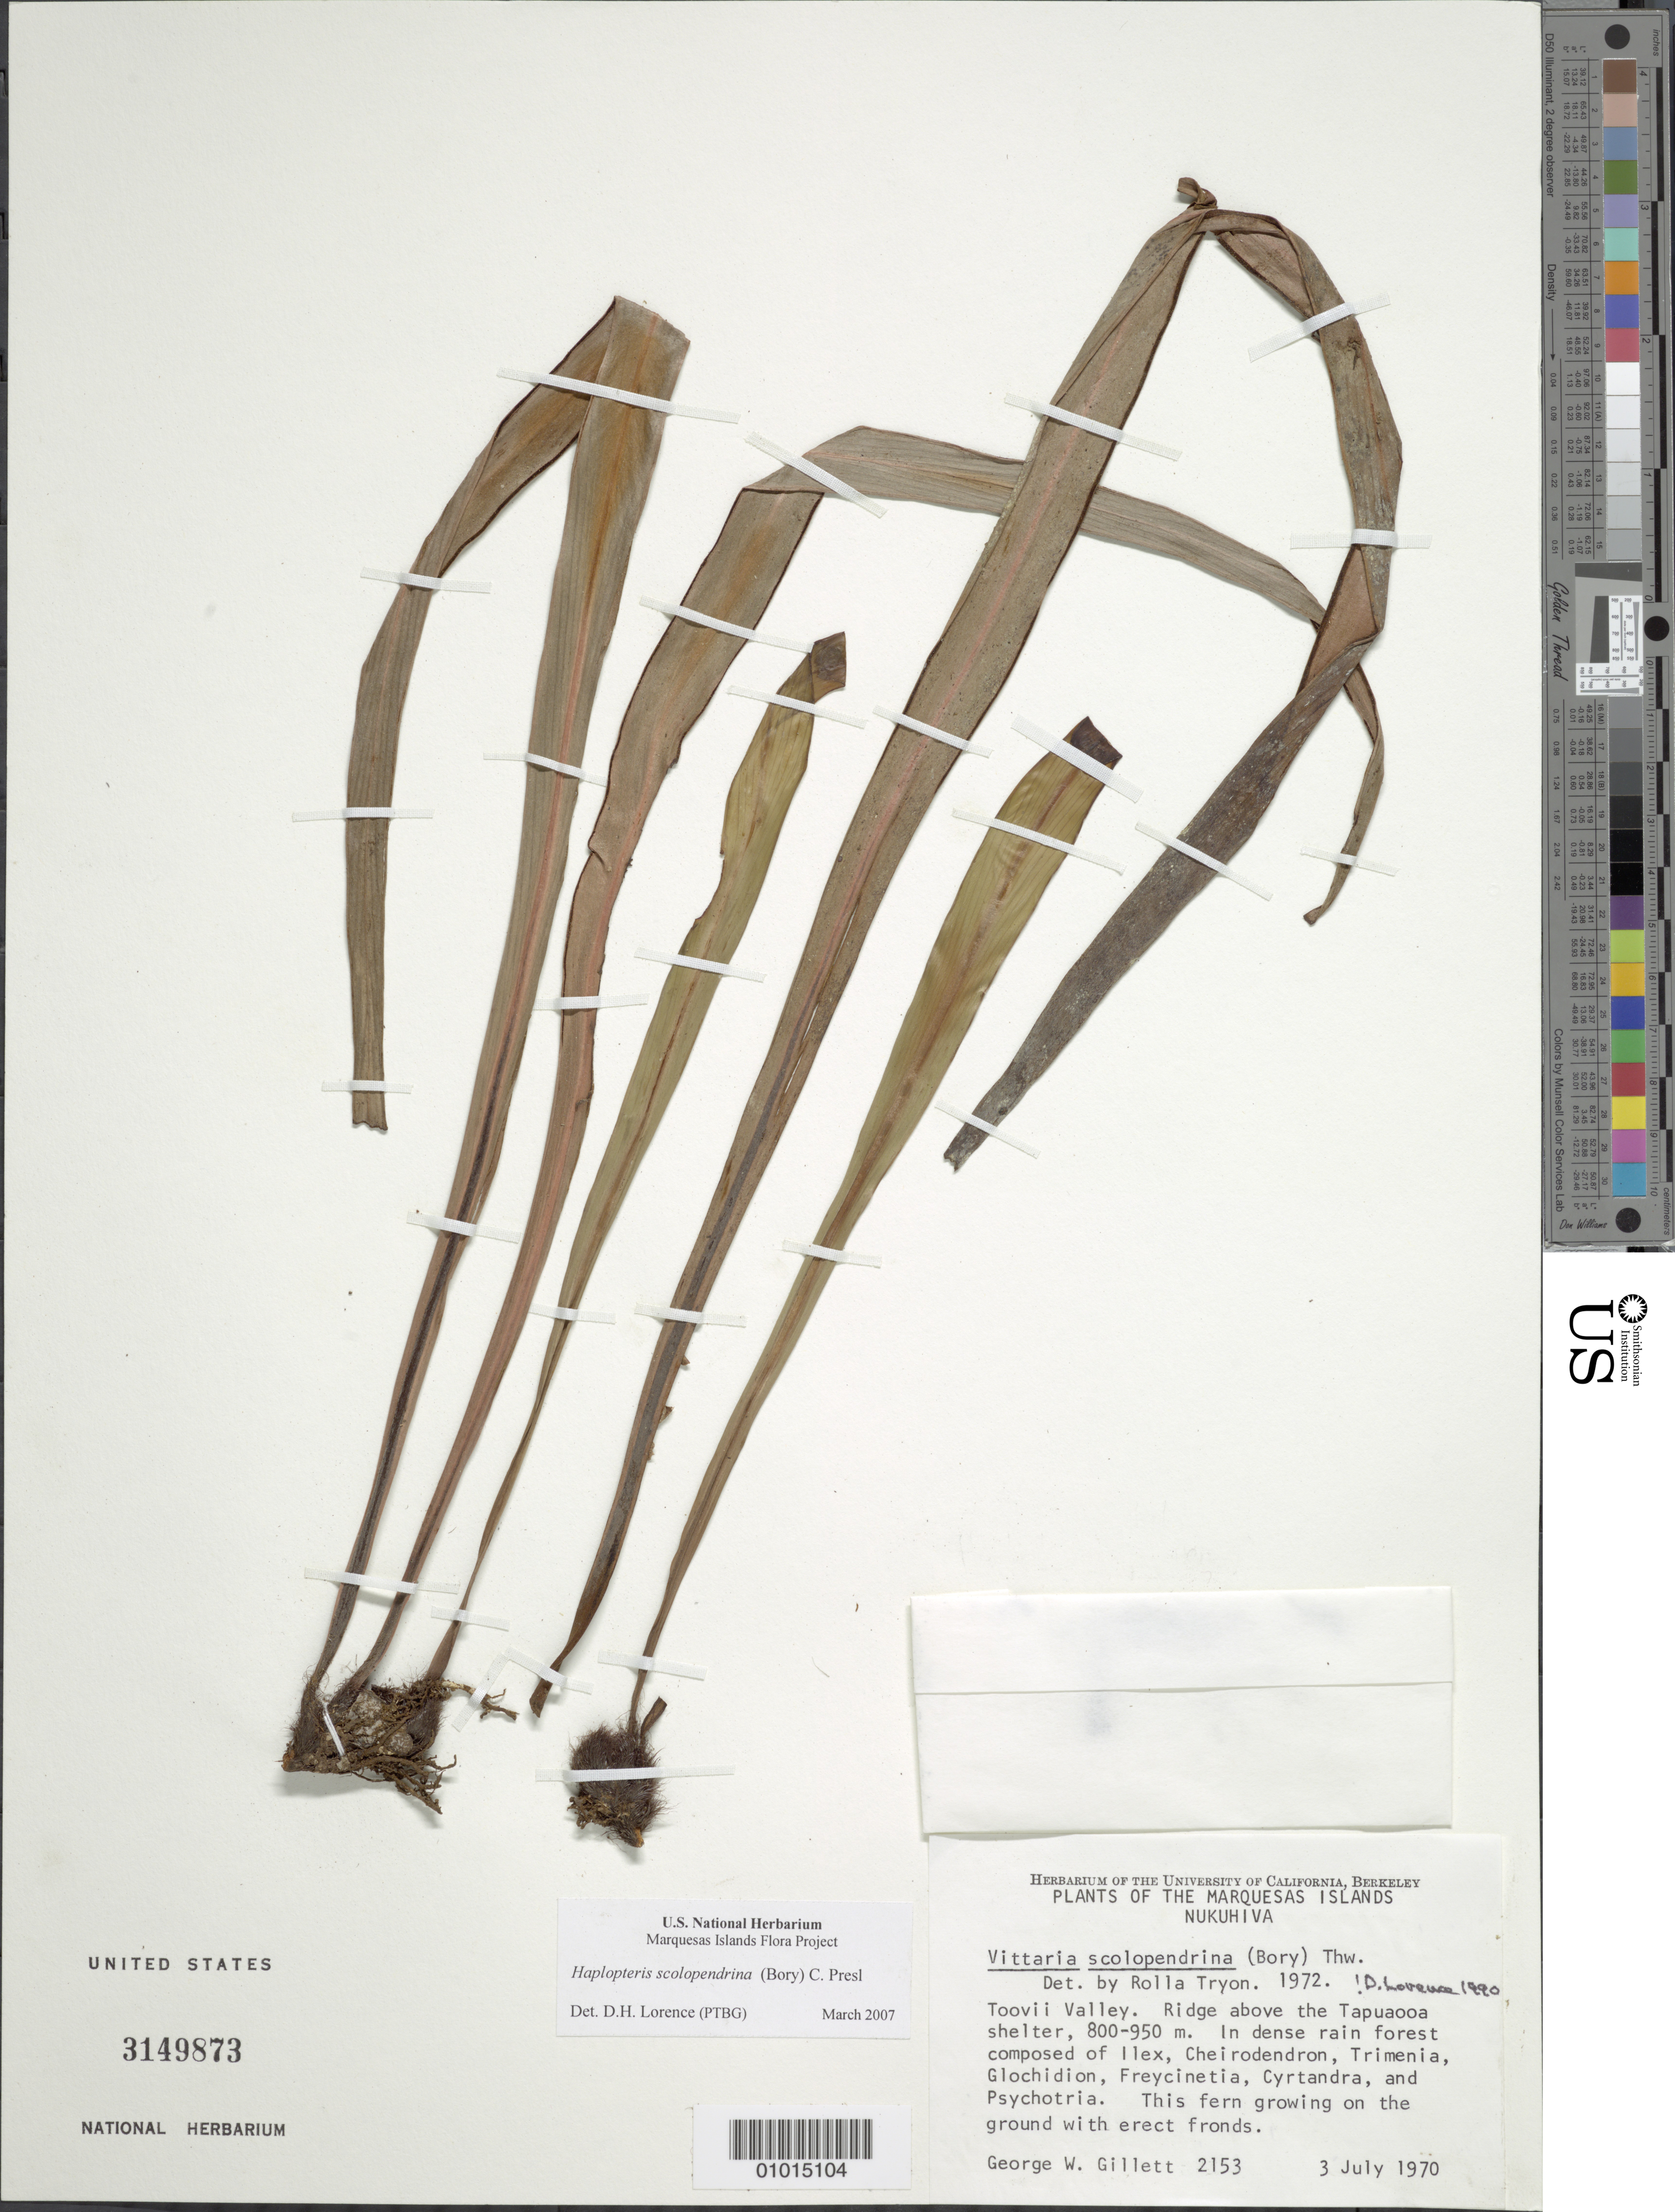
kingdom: Plantae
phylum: Tracheophyta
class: Polypodiopsida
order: Polypodiales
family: Pteridaceae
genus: Haplopteris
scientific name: Haplopteris zosterifolia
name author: (Willd.) E.H. Crane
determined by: Lorence, David H., (PTBG), National Tropical Botanical Garden (UNITED STATES)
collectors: G. Gillett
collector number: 2153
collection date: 1970-07-02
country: French Polynesia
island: Nuku Hiva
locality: Toovii Valley, ridge above Tapuaooa shelter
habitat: dense rain forest with Ilex, Cheirodendron, Trimenia, Glochidion, Freycinetia, Cyrtandra, Psychotria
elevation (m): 800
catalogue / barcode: US 3149873